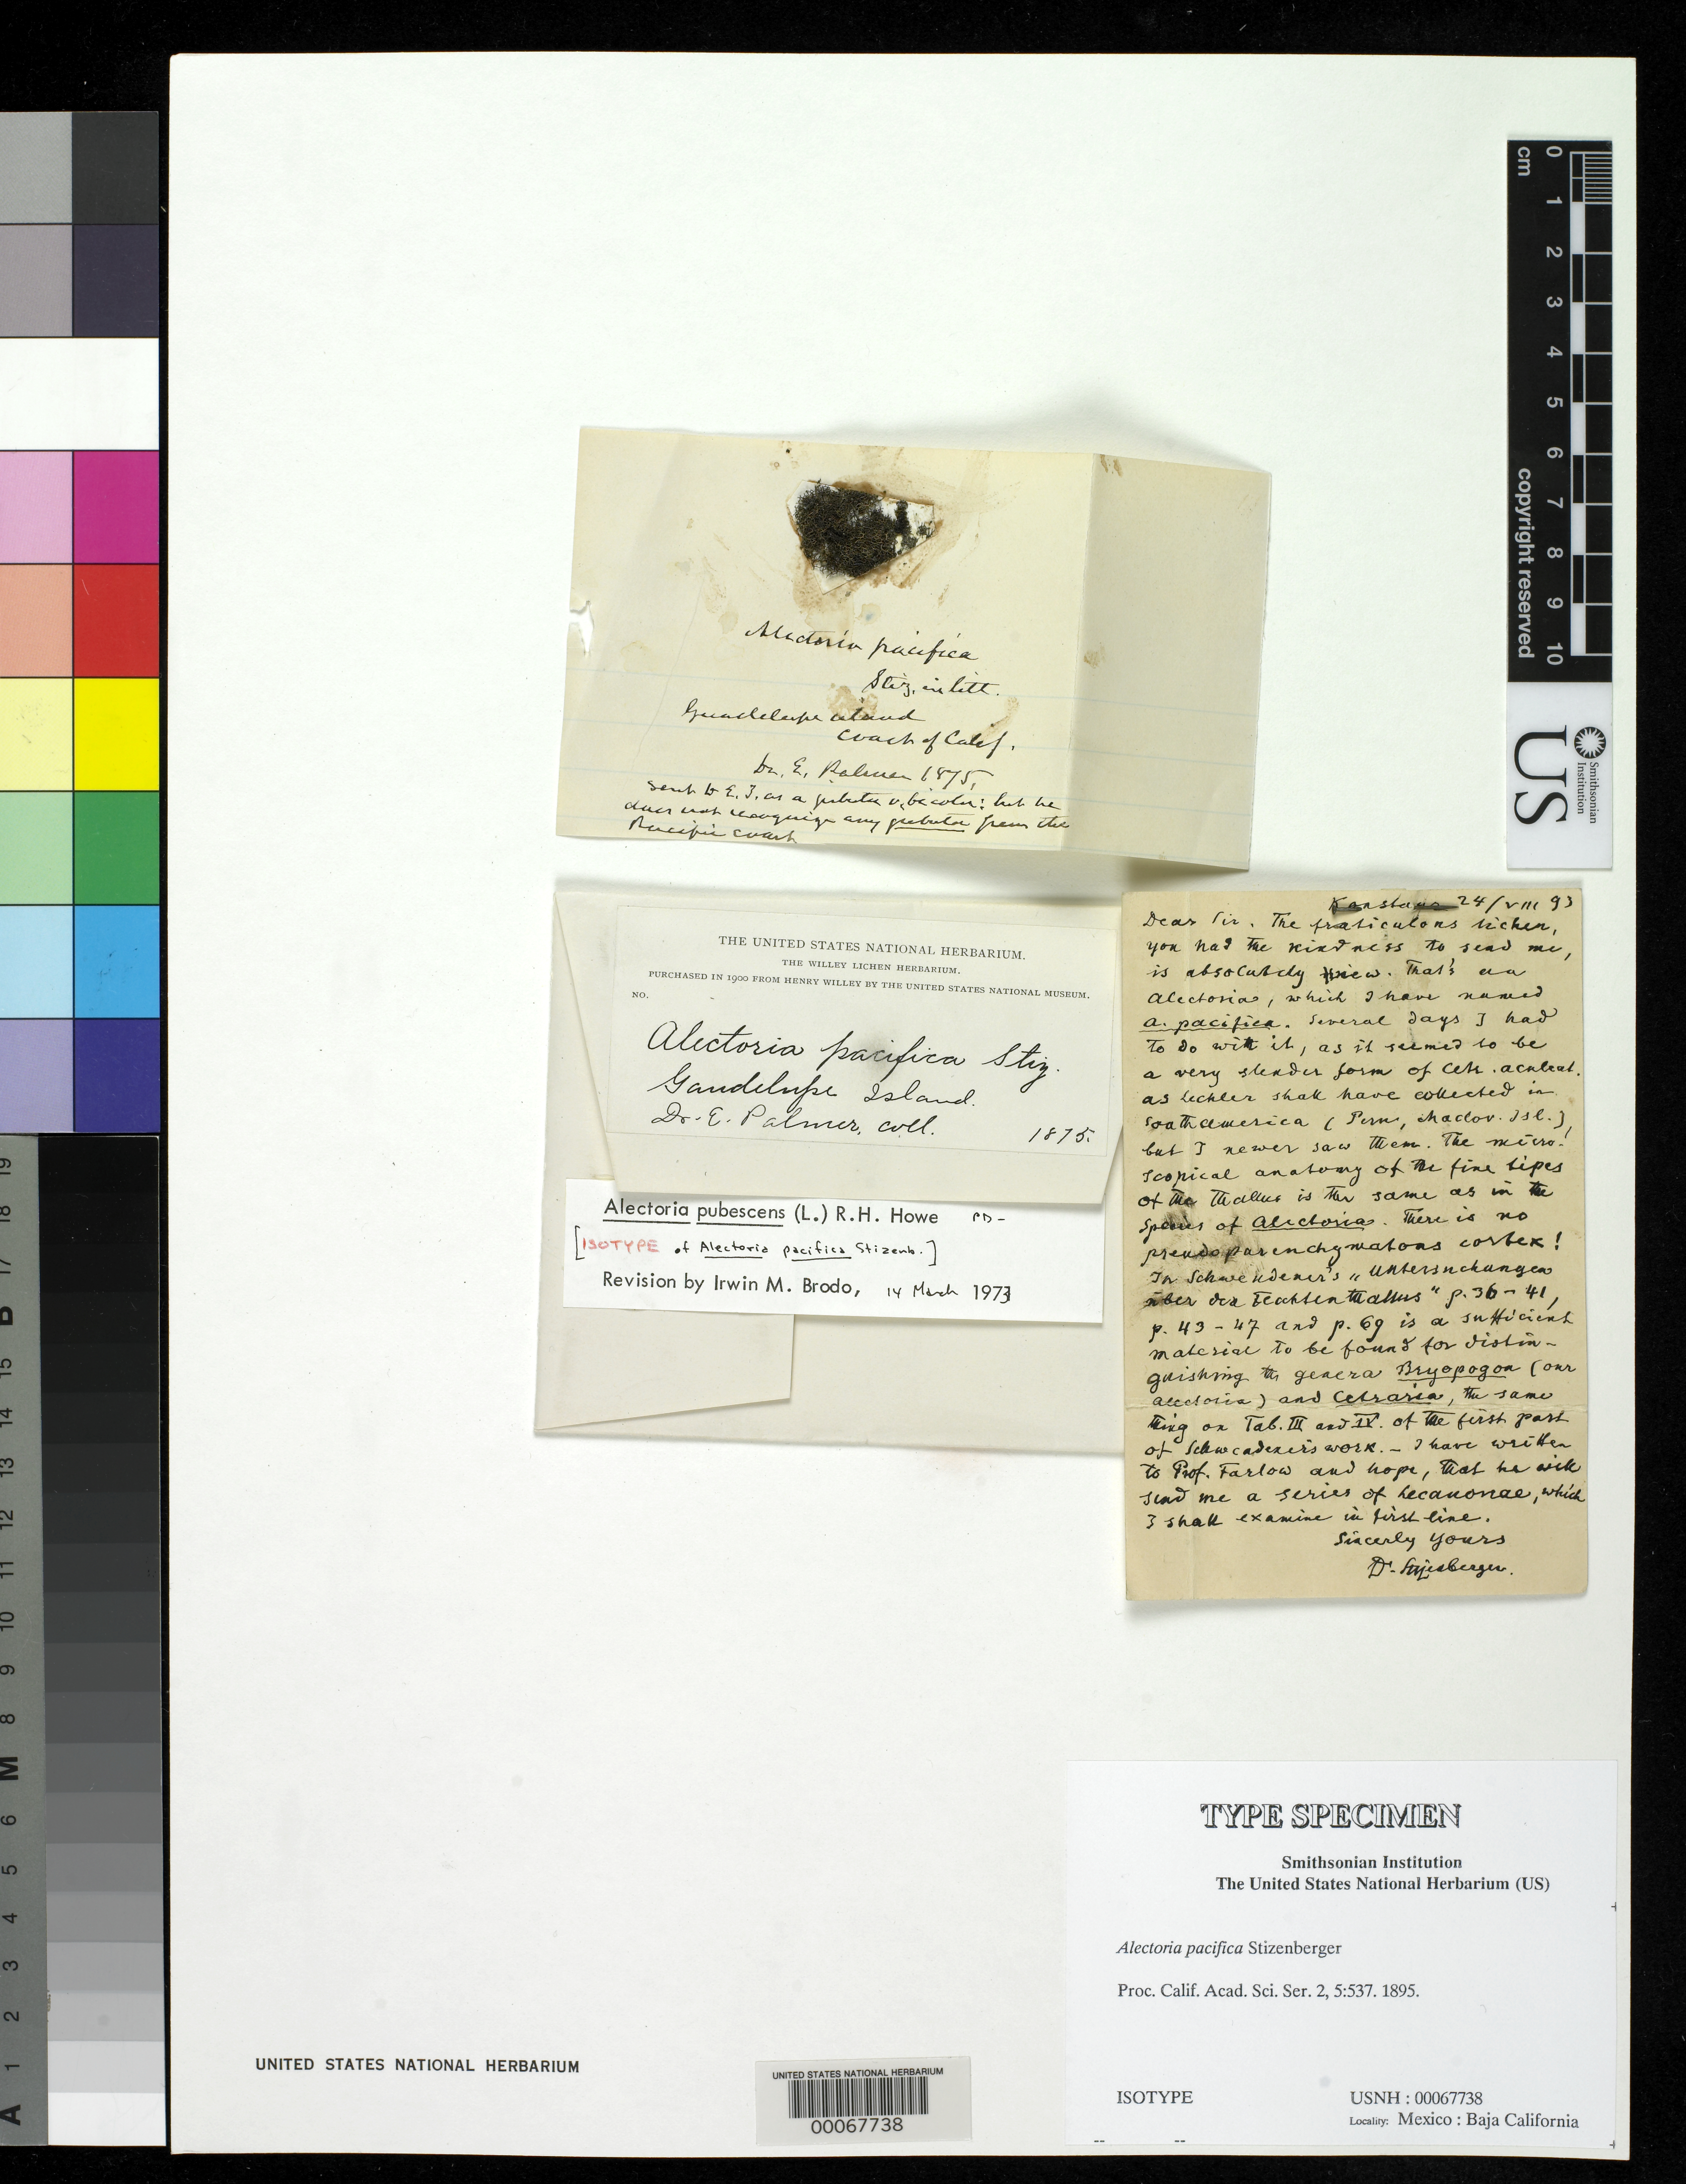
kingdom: Fungi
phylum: Ascomycota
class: Lecanoromycetes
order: Lecanorales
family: Parmeliaceae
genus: Alectoria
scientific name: Alectoria pacifica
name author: Stizenb.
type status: Isotype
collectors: E. Palmer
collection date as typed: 1875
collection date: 1875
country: Mexico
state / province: Baja California Norte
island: Guadalupe Island